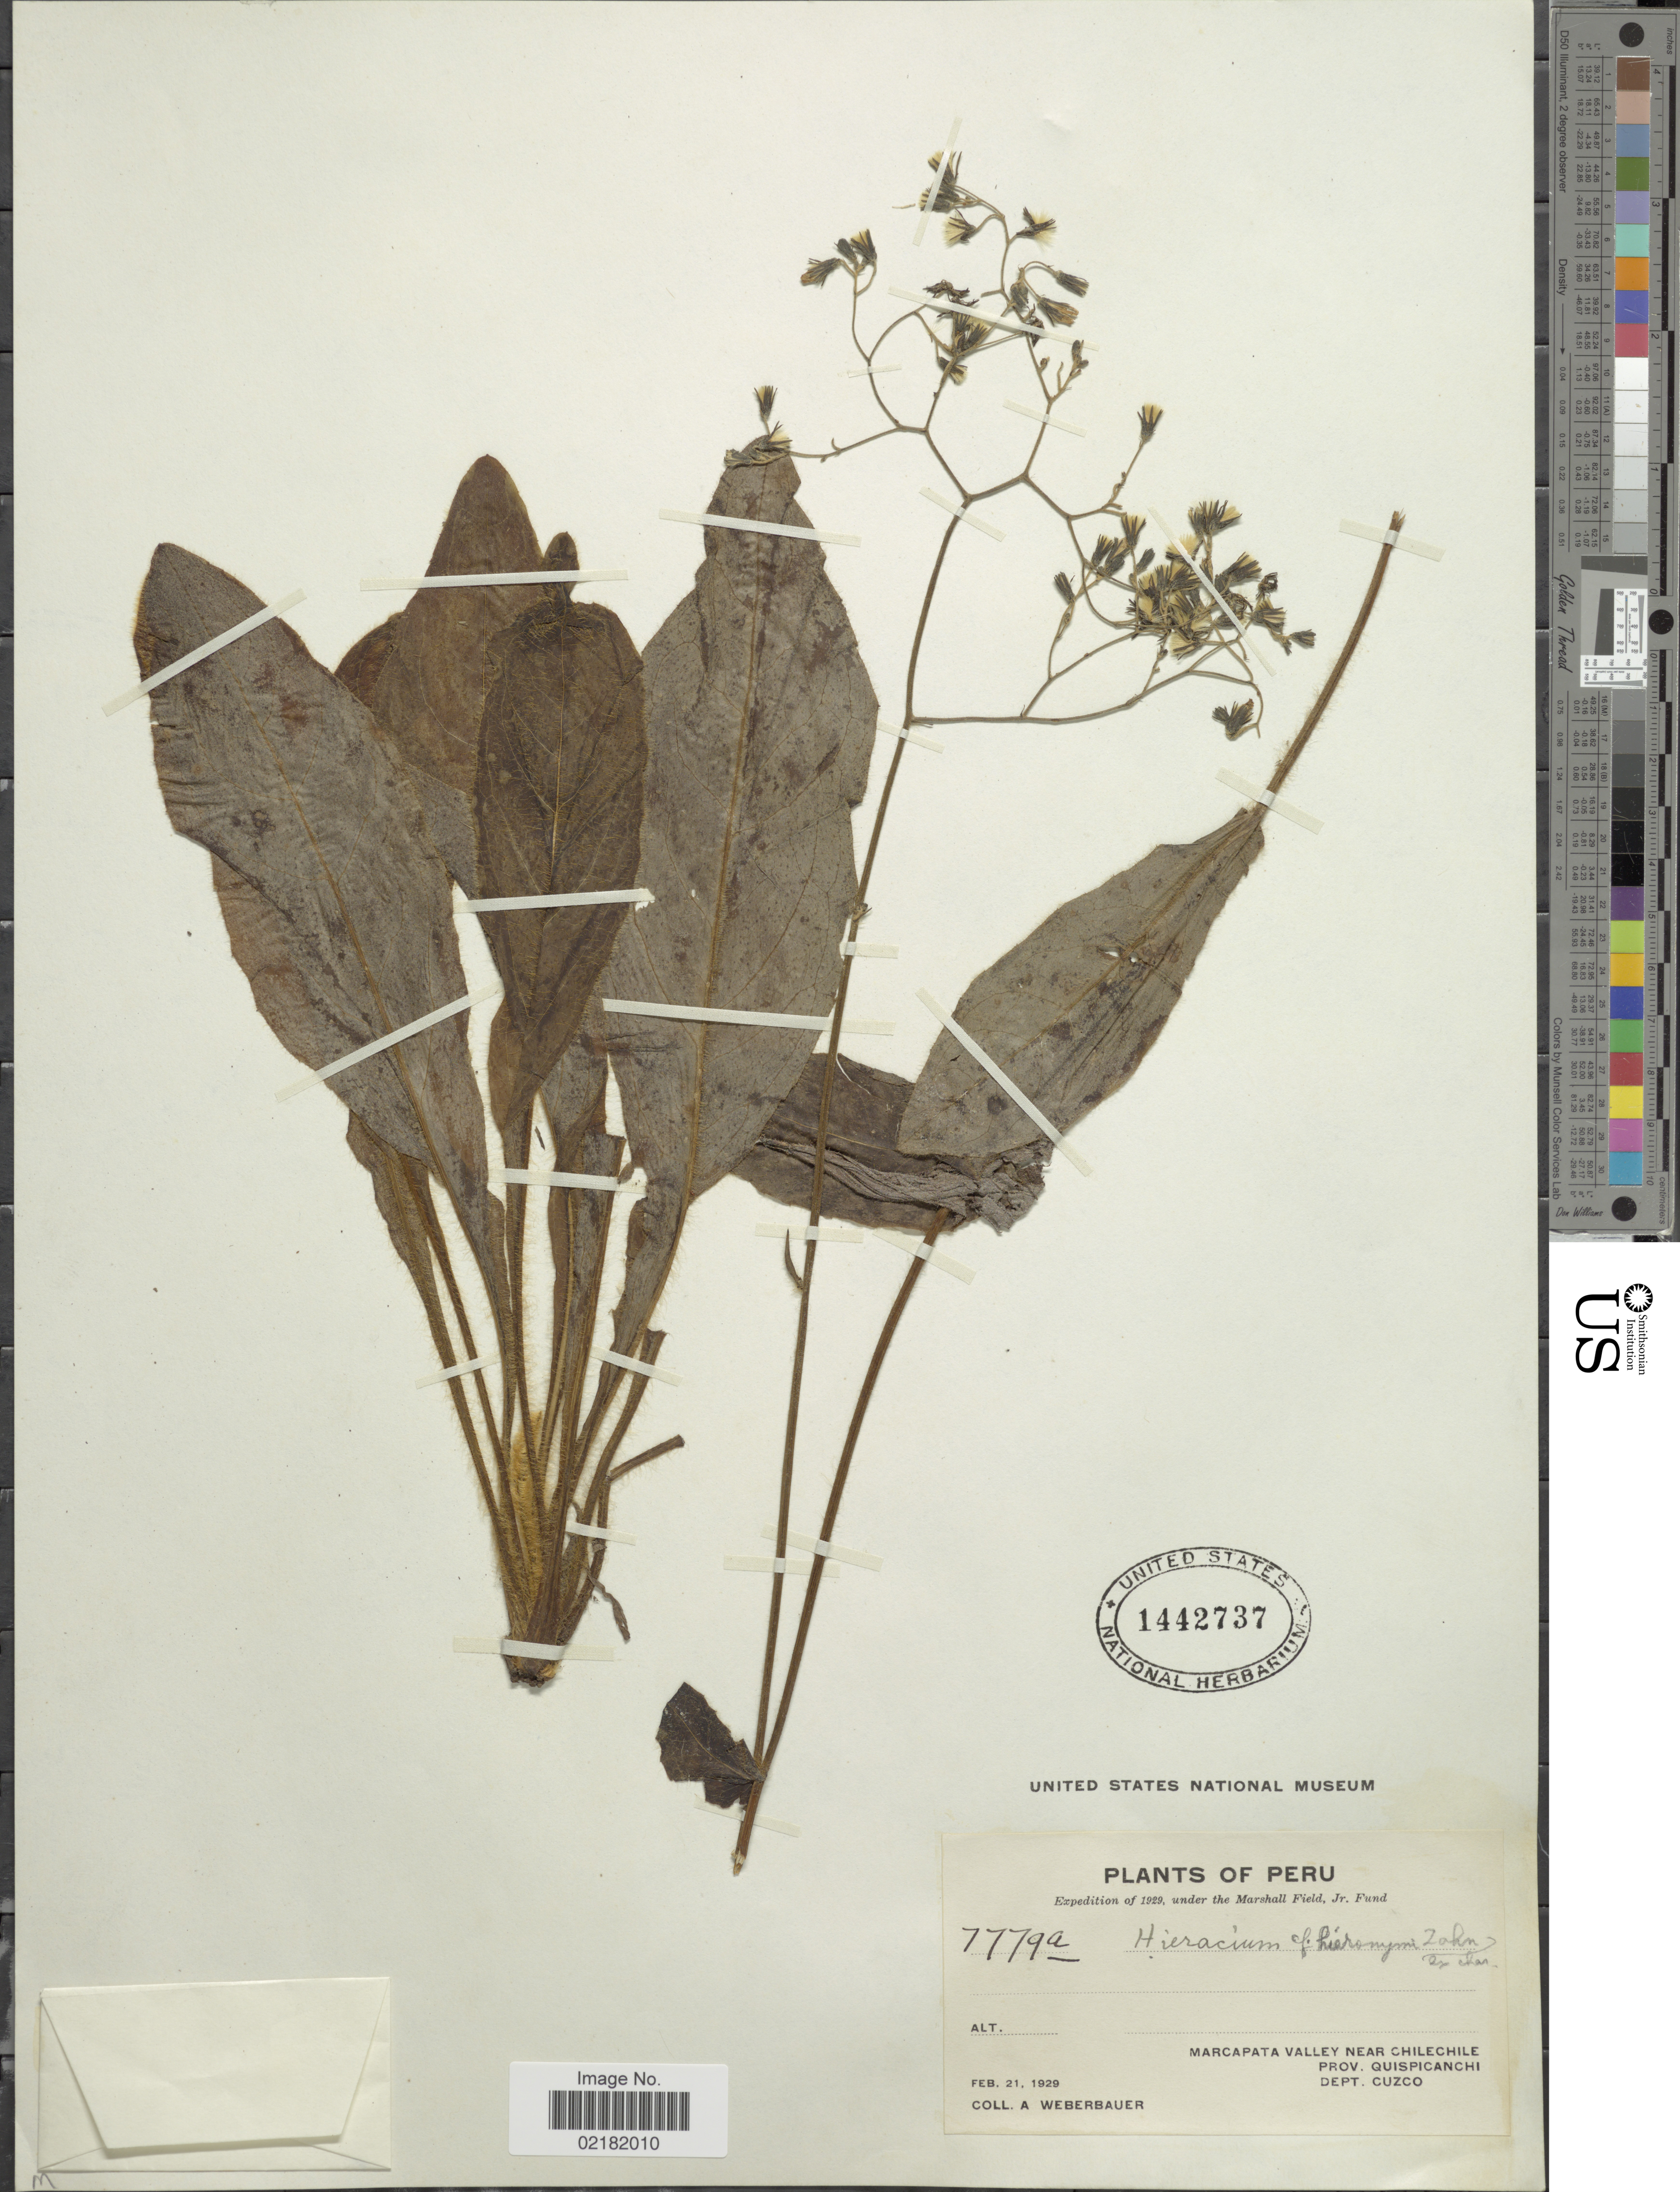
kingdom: Plantae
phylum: Tracheophyta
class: Magnoliopsida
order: Asterales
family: Asteraceae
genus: Hieracium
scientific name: Hieracium repandulare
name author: Druce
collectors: A. Weberbauer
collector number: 7779a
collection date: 1929-02-21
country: Peru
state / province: Cusco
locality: Marcapata valley near ChileChile, Prov. Quispicanchi.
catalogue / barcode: US 1442737